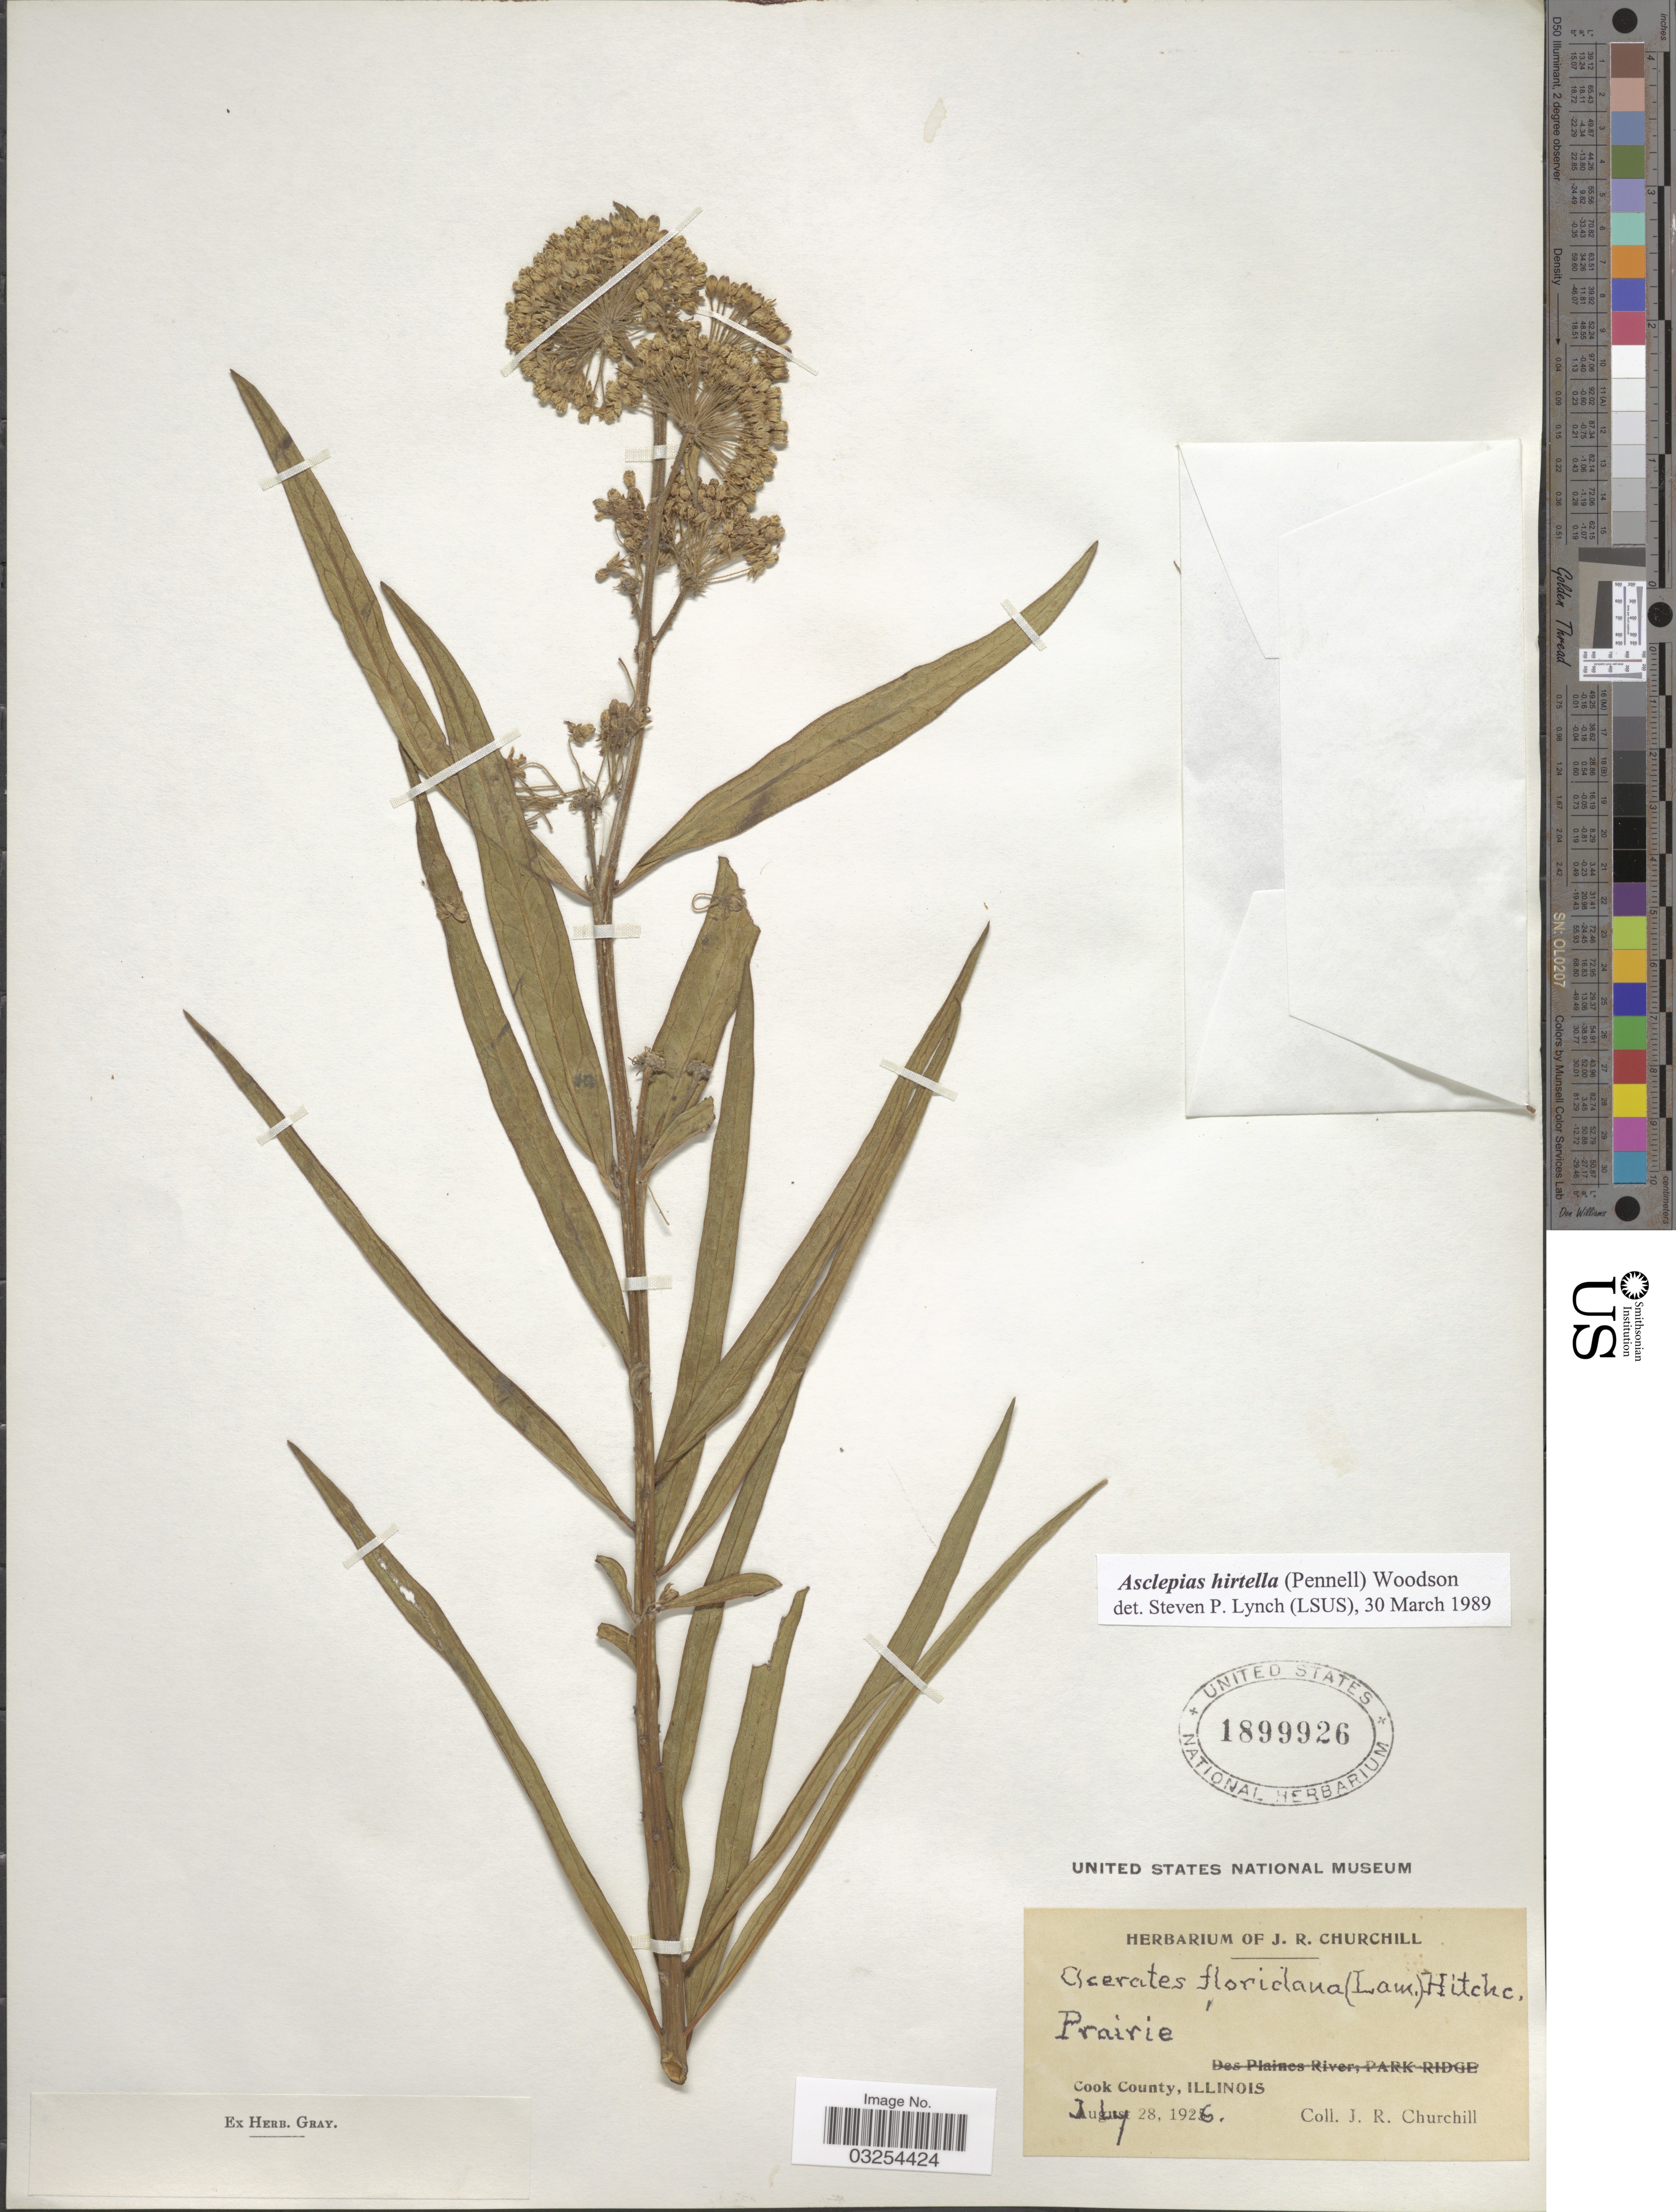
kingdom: Plantae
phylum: Tracheophyta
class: Magnoliopsida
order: Gentianales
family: Apocynaceae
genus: Asclepias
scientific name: Asclepias hirtella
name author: (Pennell) Woodson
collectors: J. Churchill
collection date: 1926-07-28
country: United States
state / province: Illinois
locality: Prairie. Cook County.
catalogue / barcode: US 1899926